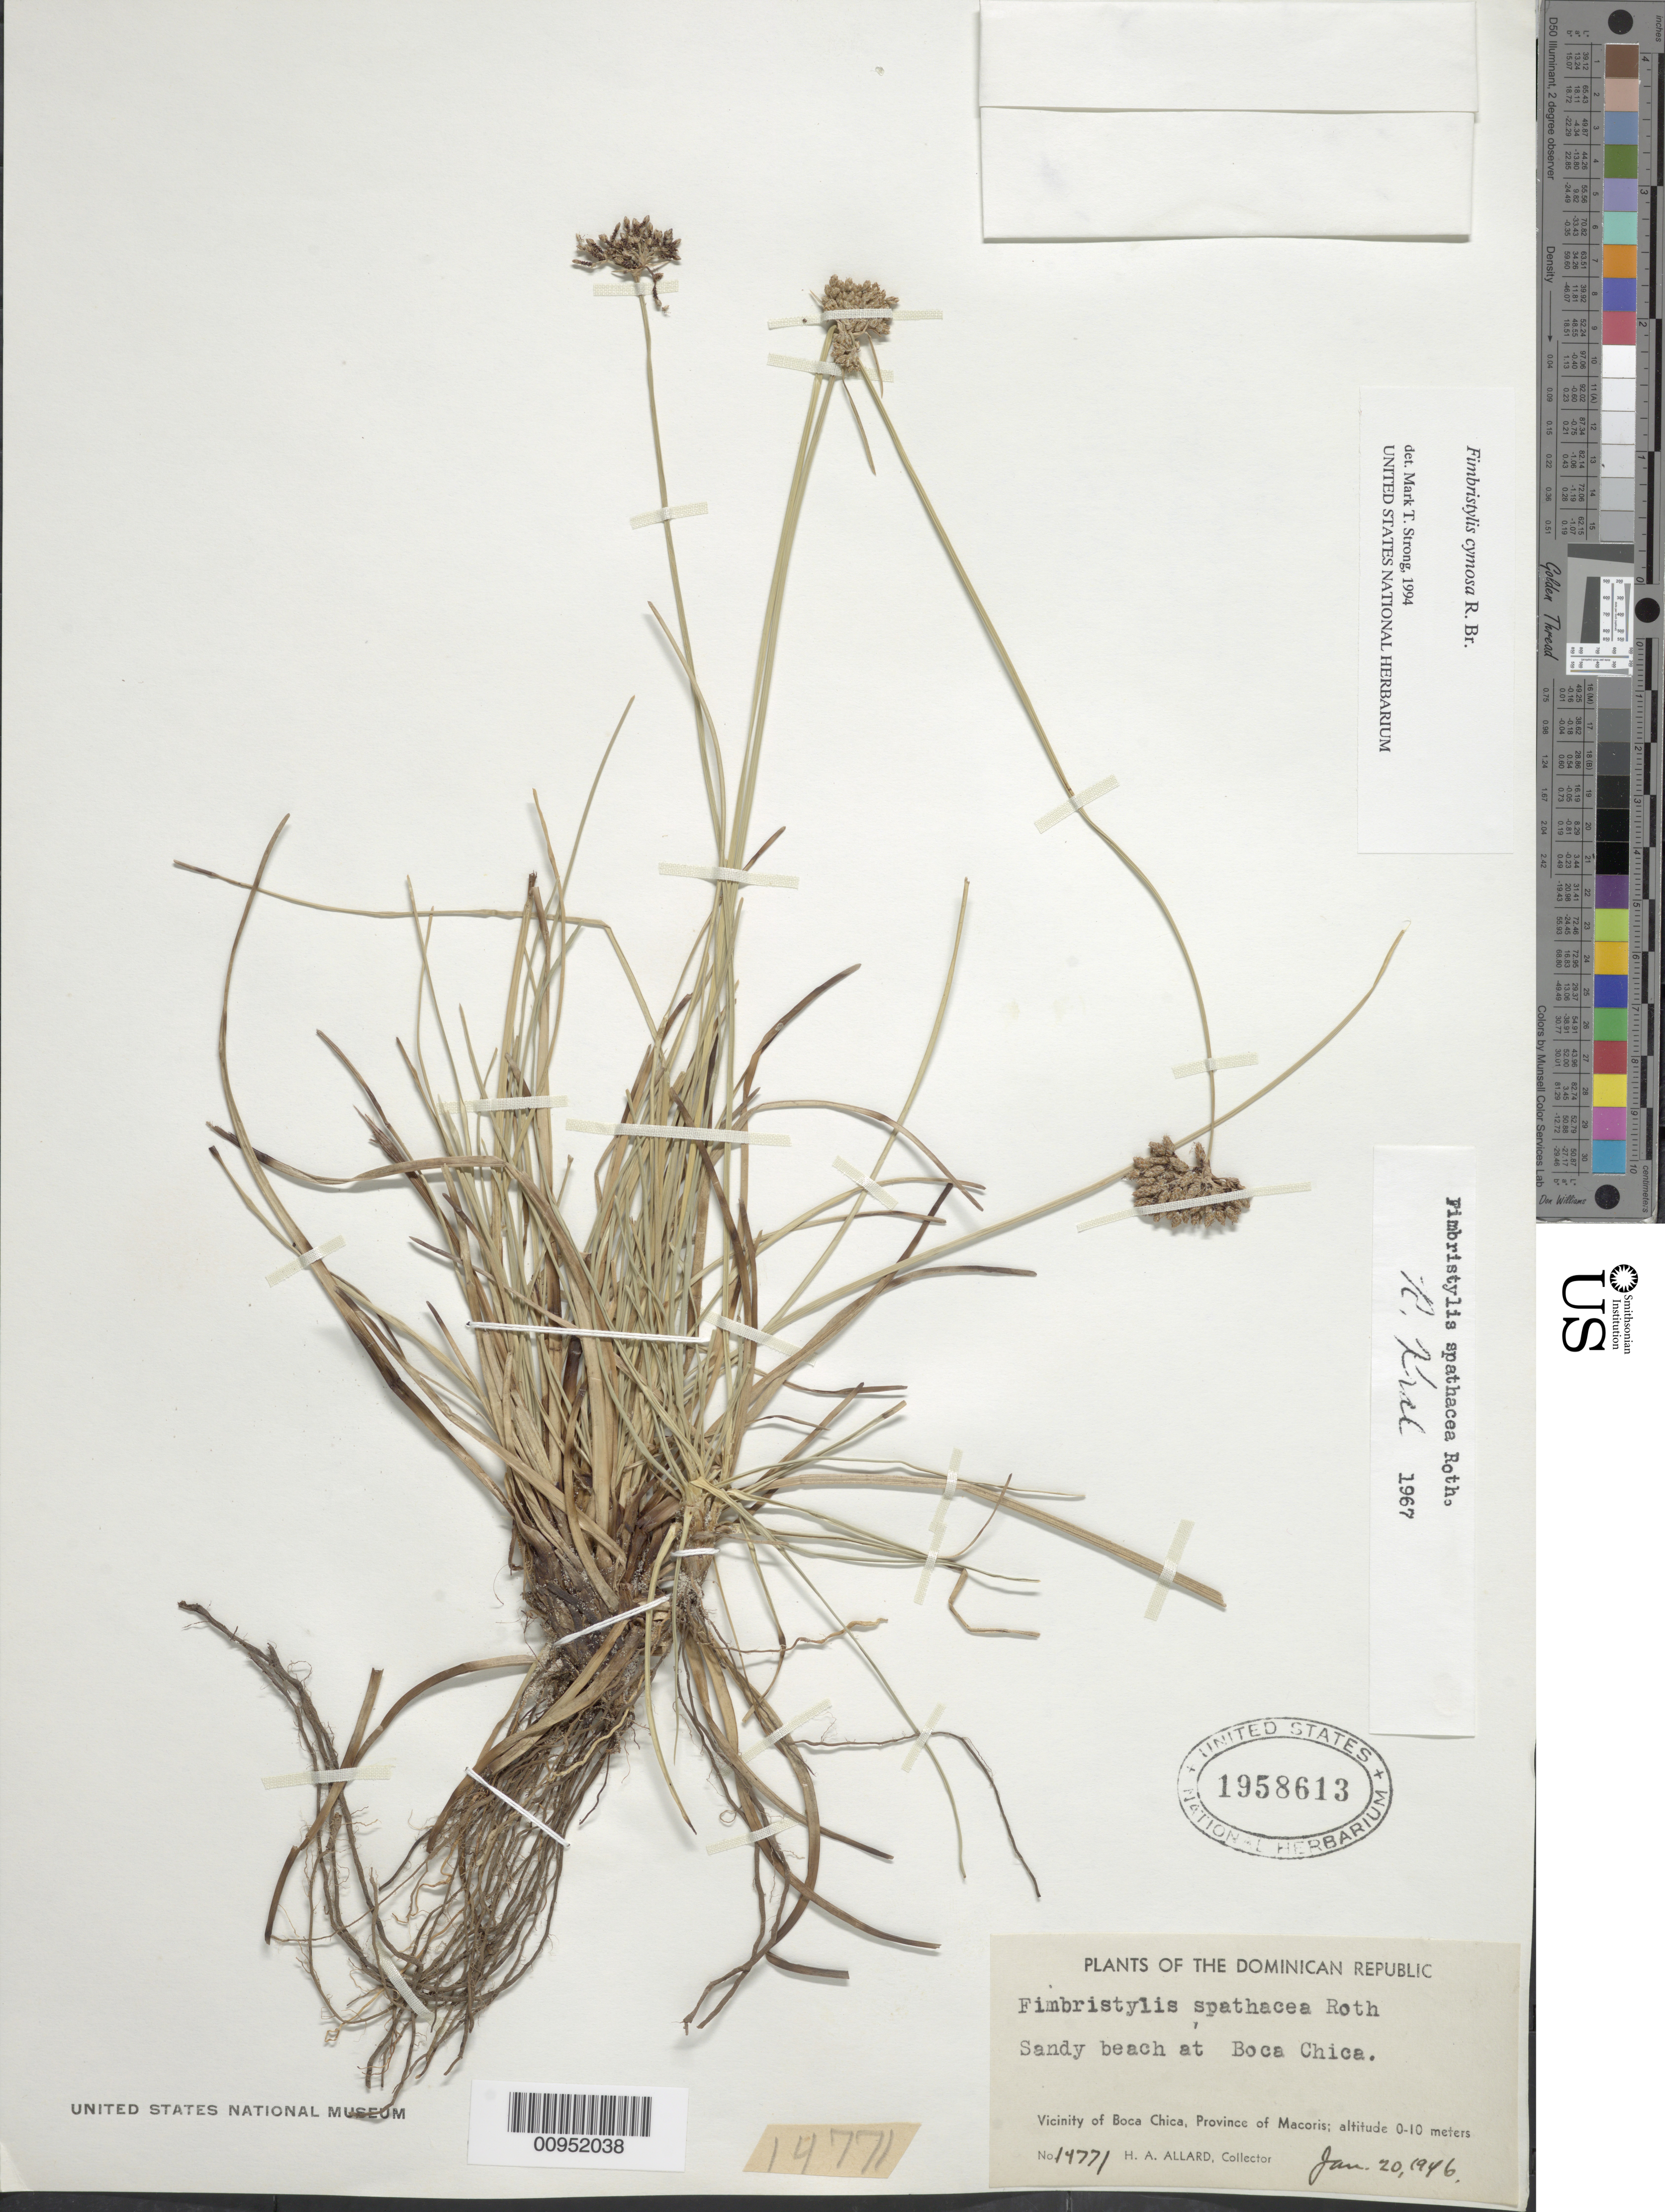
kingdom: Plantae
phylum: Tracheophyta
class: Liliopsida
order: Poales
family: Cyperaceae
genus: Fimbristylis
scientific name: Fimbristylis cymosa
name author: R. Br.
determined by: Strong, M. T., (US), Smithsonian Institution - National Museum of Natural History (UNITED STATES)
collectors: H. A. Allard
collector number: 14771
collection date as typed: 20 Jan 1946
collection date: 1946-01-20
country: Dominican Republic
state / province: Macoris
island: Hispaniola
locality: Vicinity of Boca Chica, beach at Boca Chica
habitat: Sandy beach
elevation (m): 0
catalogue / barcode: US 1958613